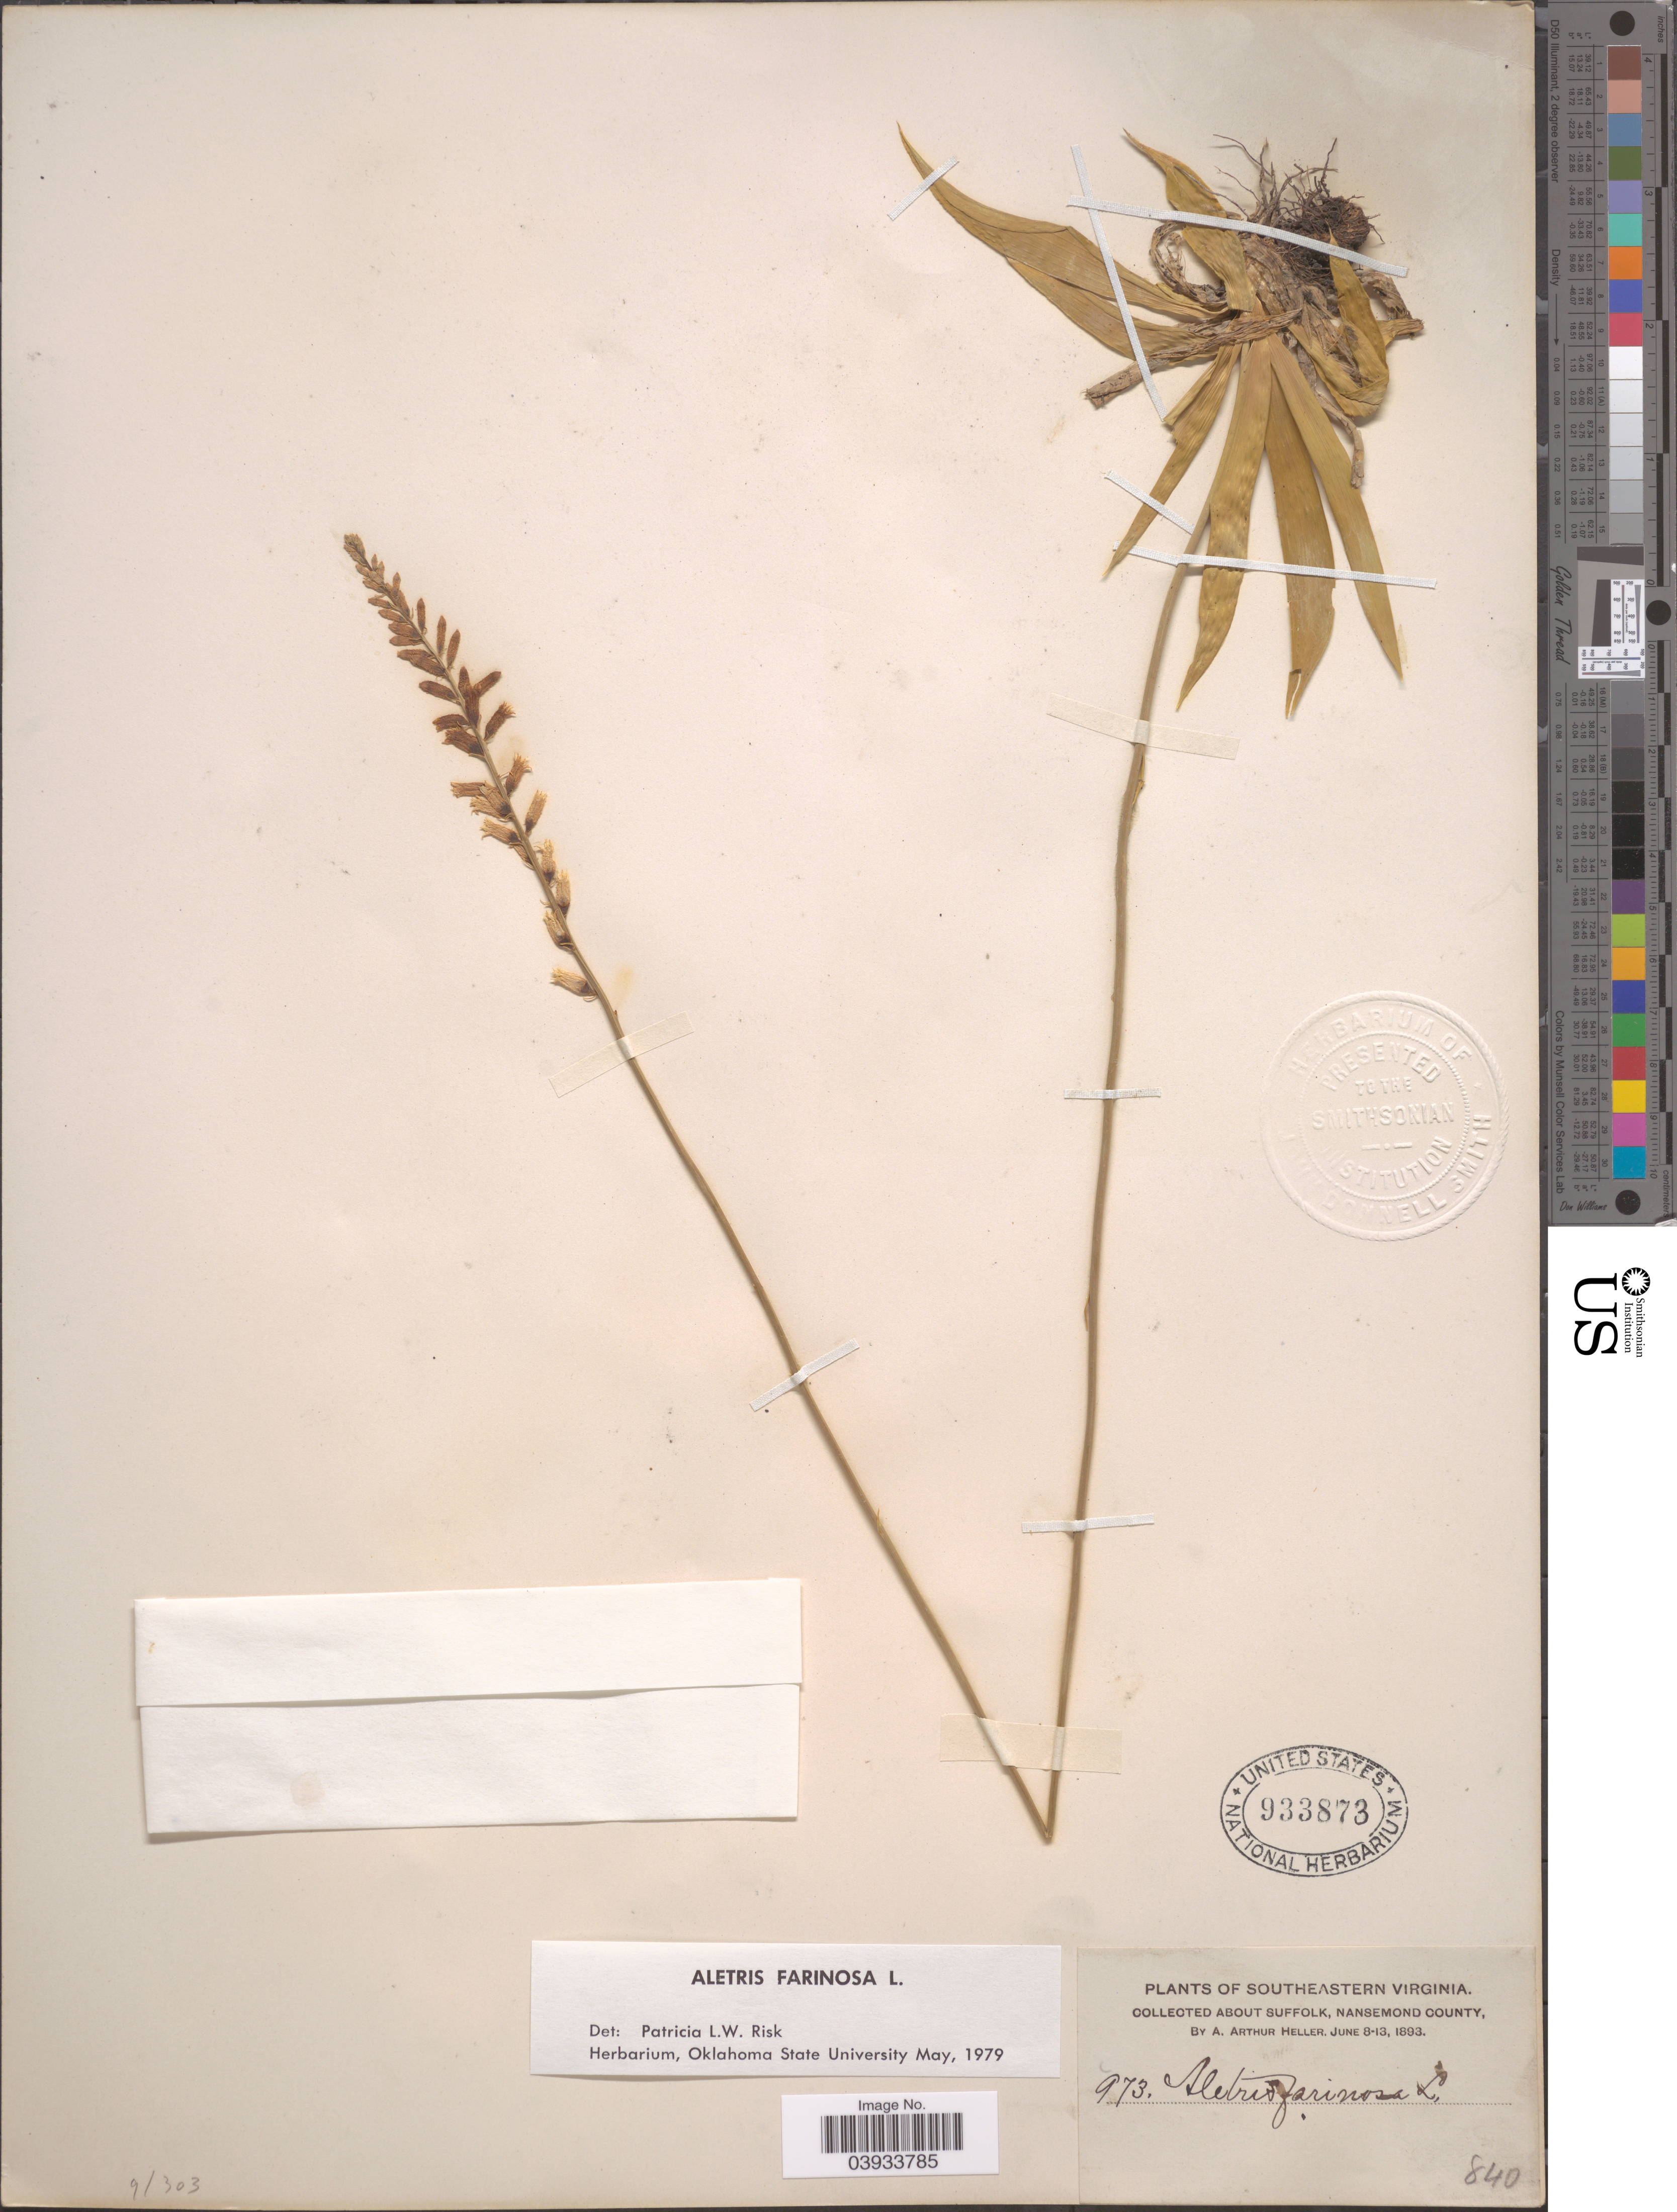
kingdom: Plantae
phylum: Tracheophyta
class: Liliopsida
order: Dioscoreales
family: Nartheciaceae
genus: Aletris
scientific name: Aletris farinosa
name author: L.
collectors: A. A. Heller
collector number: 973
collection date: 1893-06-08/1893-06-13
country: United States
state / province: Virginia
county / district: City of Suffolk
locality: Southeastern Virginia. About Suffolk, Nansemond County.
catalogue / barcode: US 933873